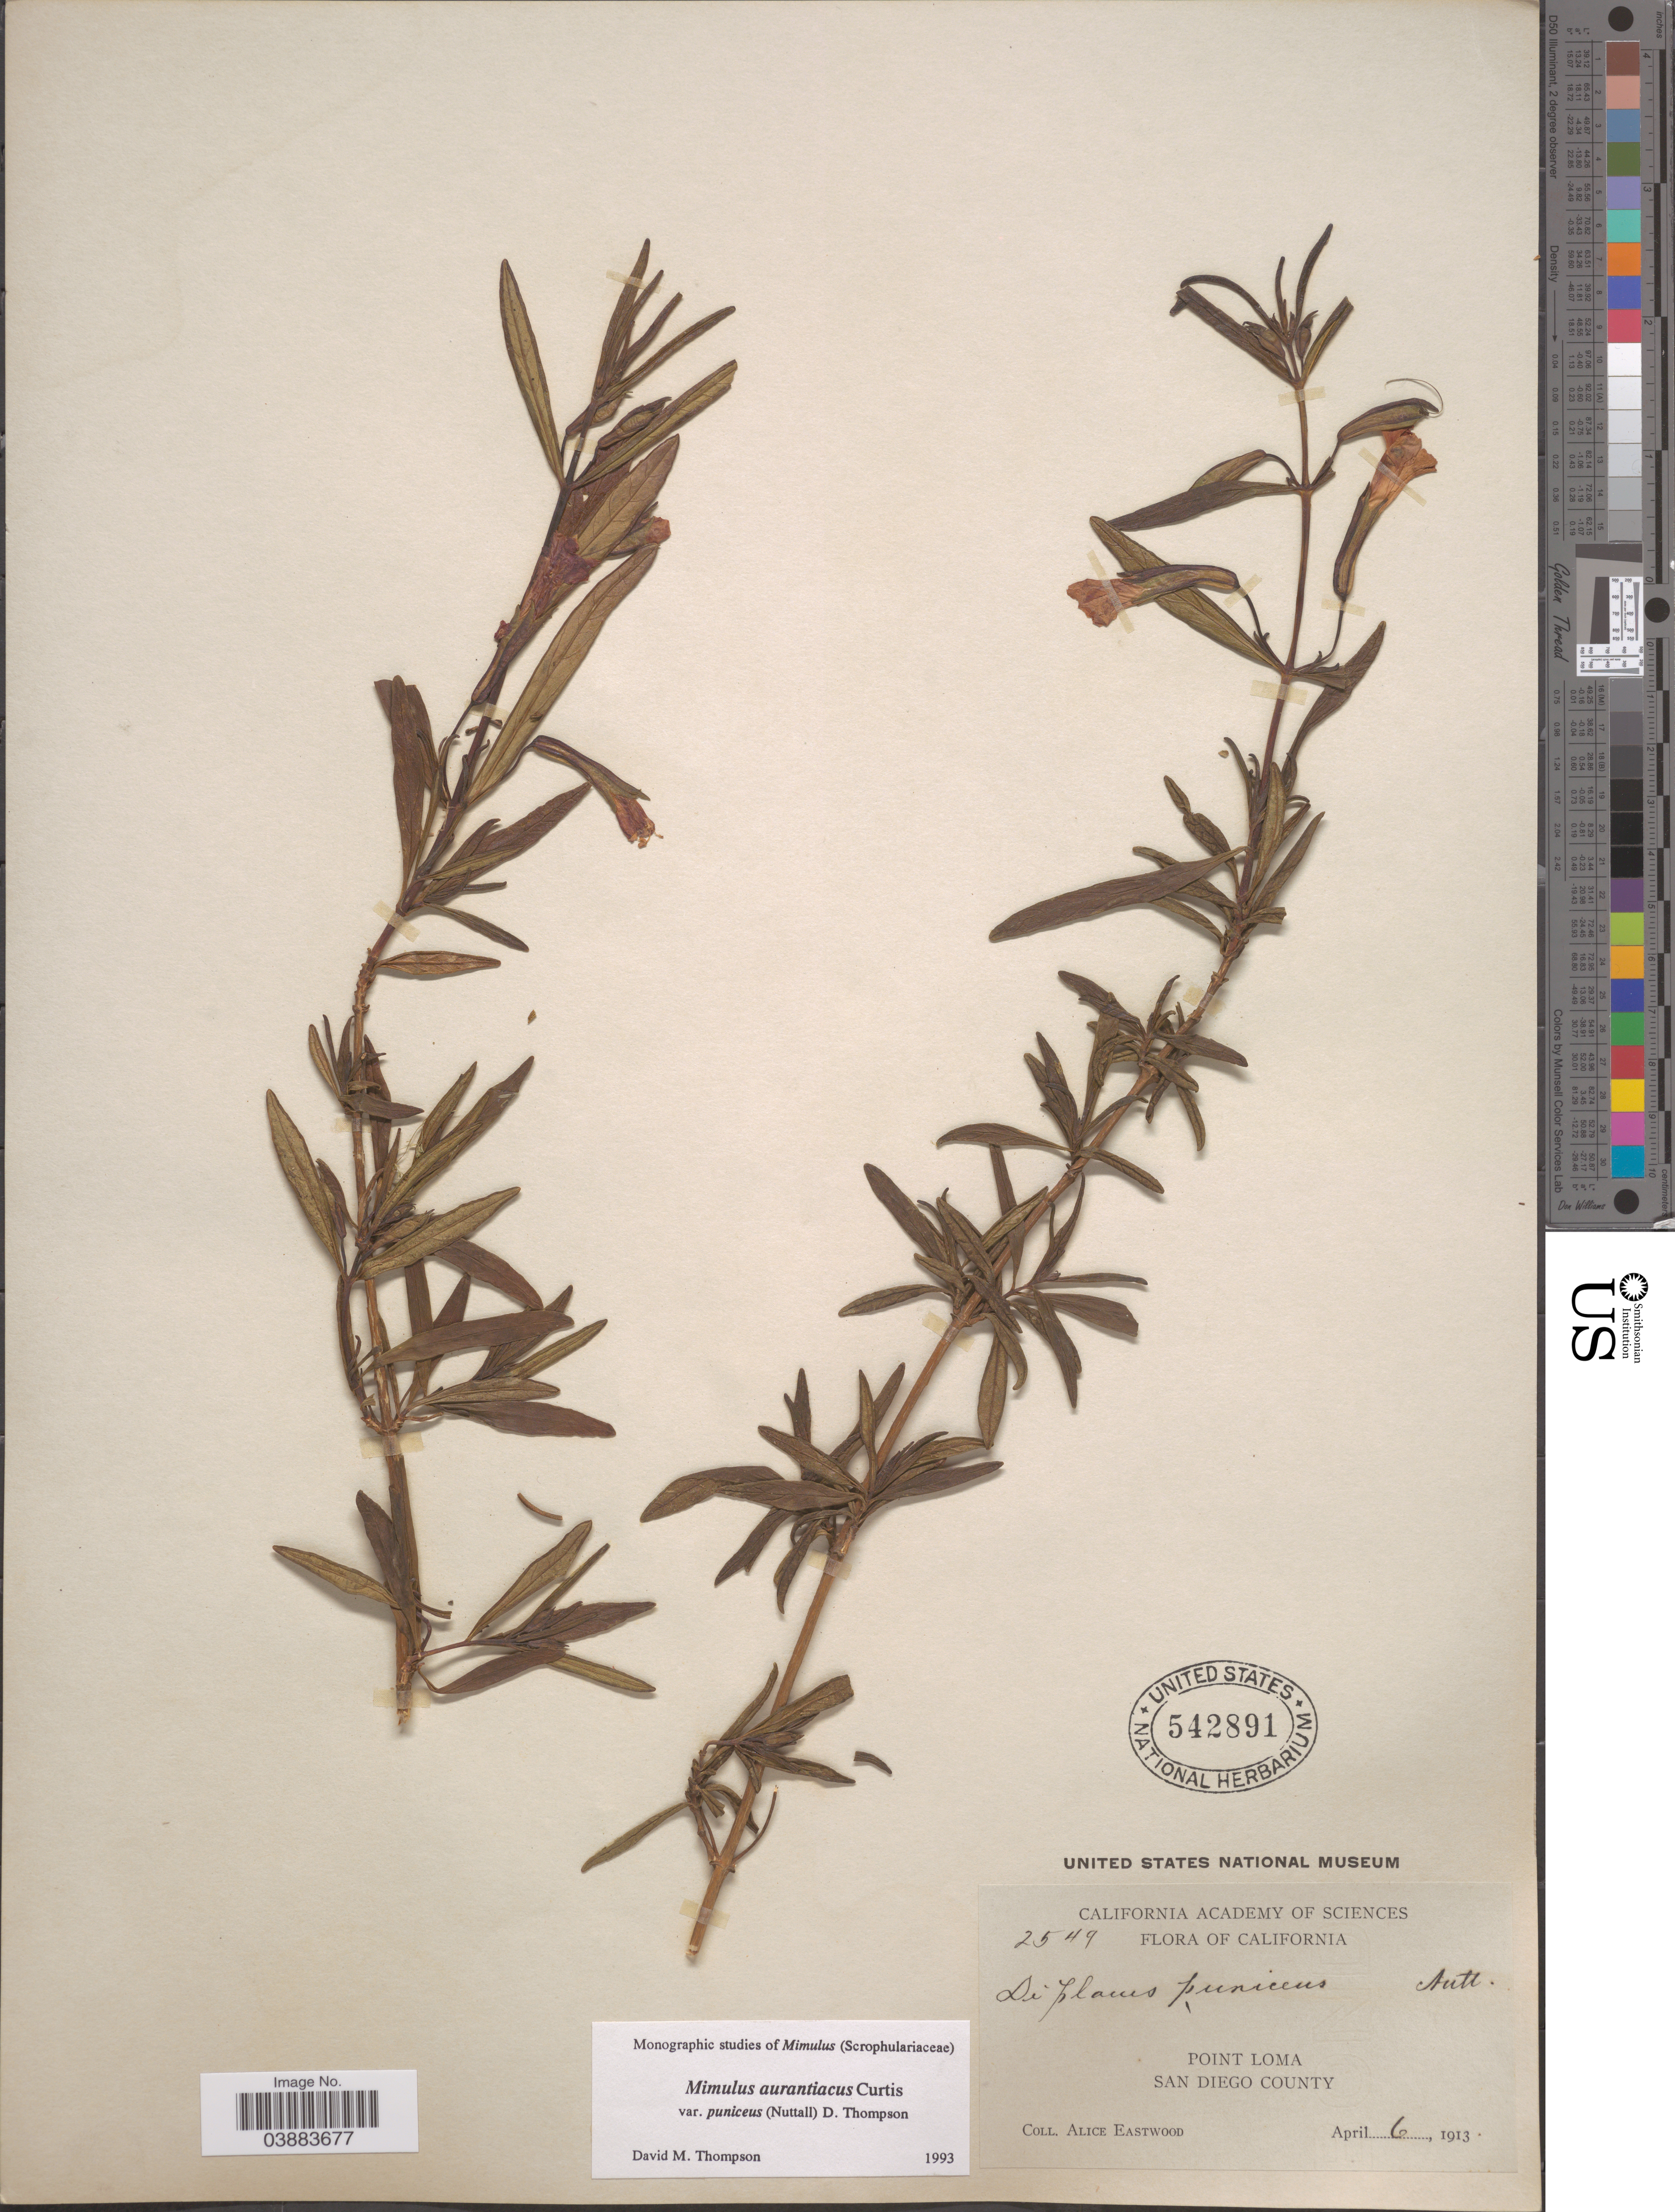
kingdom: Plantae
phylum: Tracheophyta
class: Magnoliopsida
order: Lamiales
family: Phrymaceae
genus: Diplacus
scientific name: Diplacus aurantiacus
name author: (Curtis) Jeps.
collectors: A. Eastwood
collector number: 2549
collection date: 1913-04-06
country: United States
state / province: California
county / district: San Diego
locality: Point Loma, San Diego County.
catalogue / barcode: US 542891